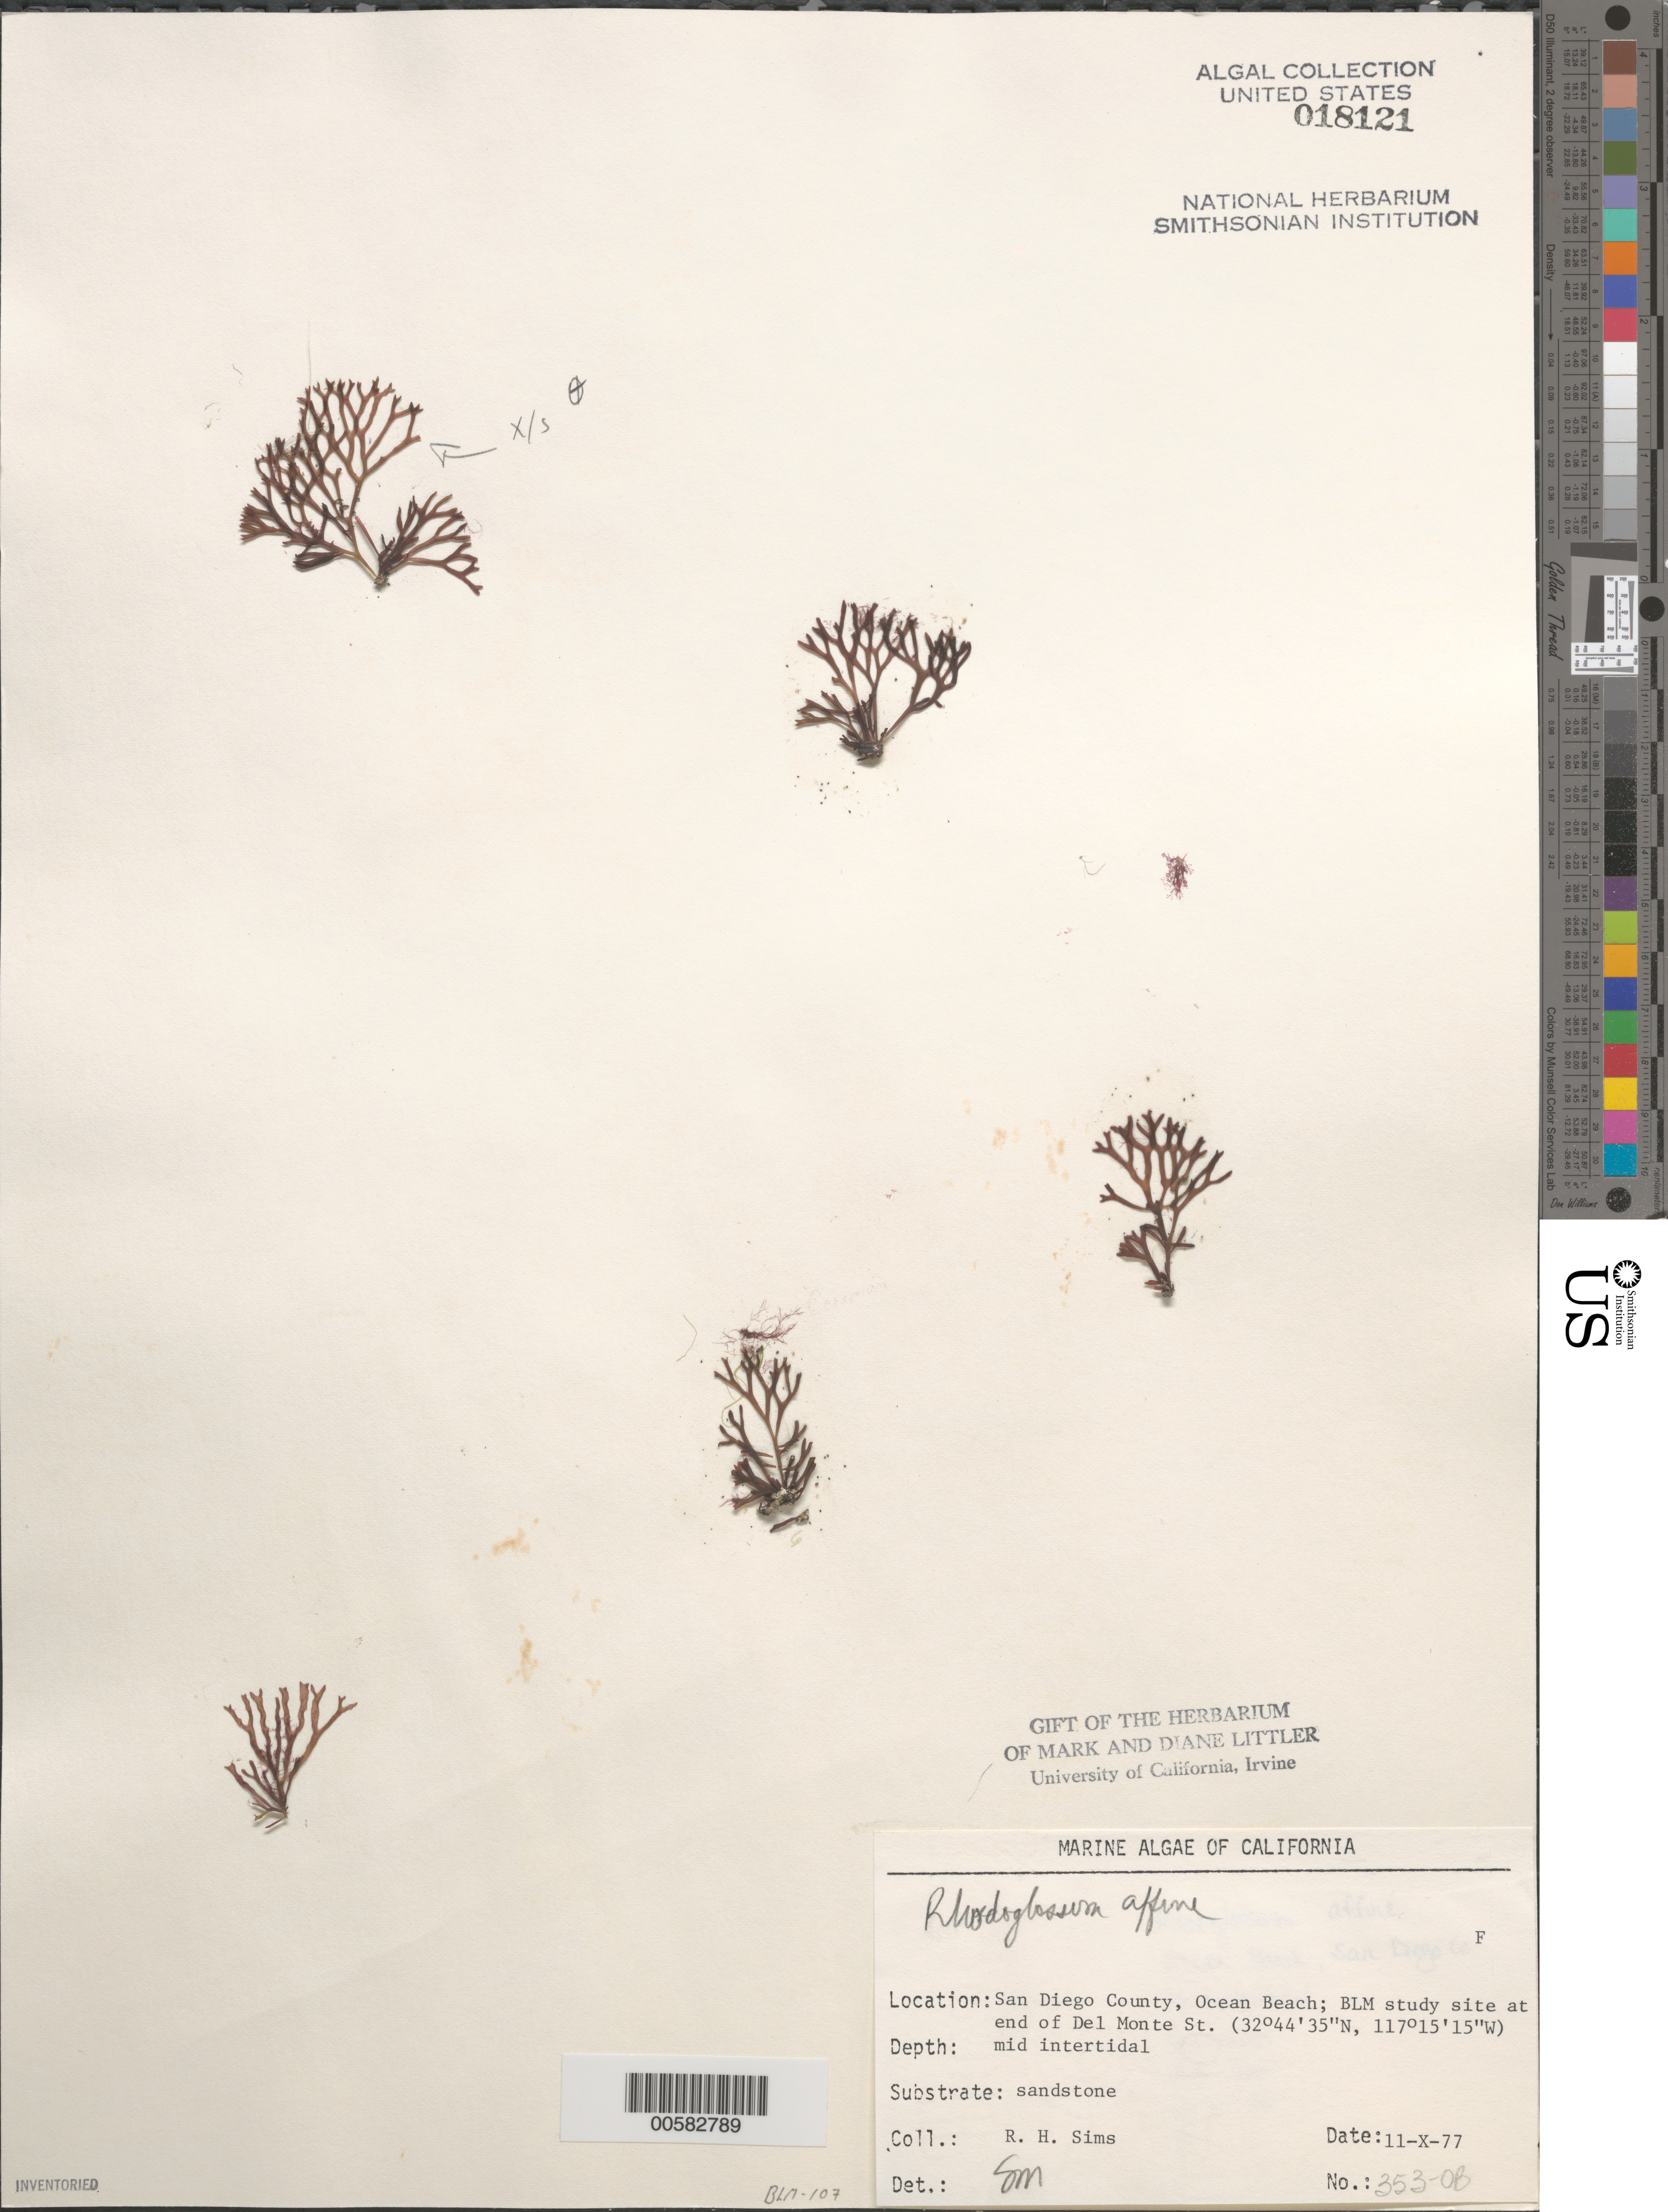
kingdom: Plantae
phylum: Rhodophyta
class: Florideophyceae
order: Gigartinales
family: Gigartinaceae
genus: Mazzaella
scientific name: Mazzaella affinis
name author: (Harvey) Fredericq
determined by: Algae name updating Project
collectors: R. H. Sims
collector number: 353-ob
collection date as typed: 11 Oct 1977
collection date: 1977-10-11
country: United States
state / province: California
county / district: San Diego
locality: Ocean Beach, end of Del Monte Street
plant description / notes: BLM-SOCALBIGHT Rocky Intertidal Survey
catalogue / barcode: US 18121